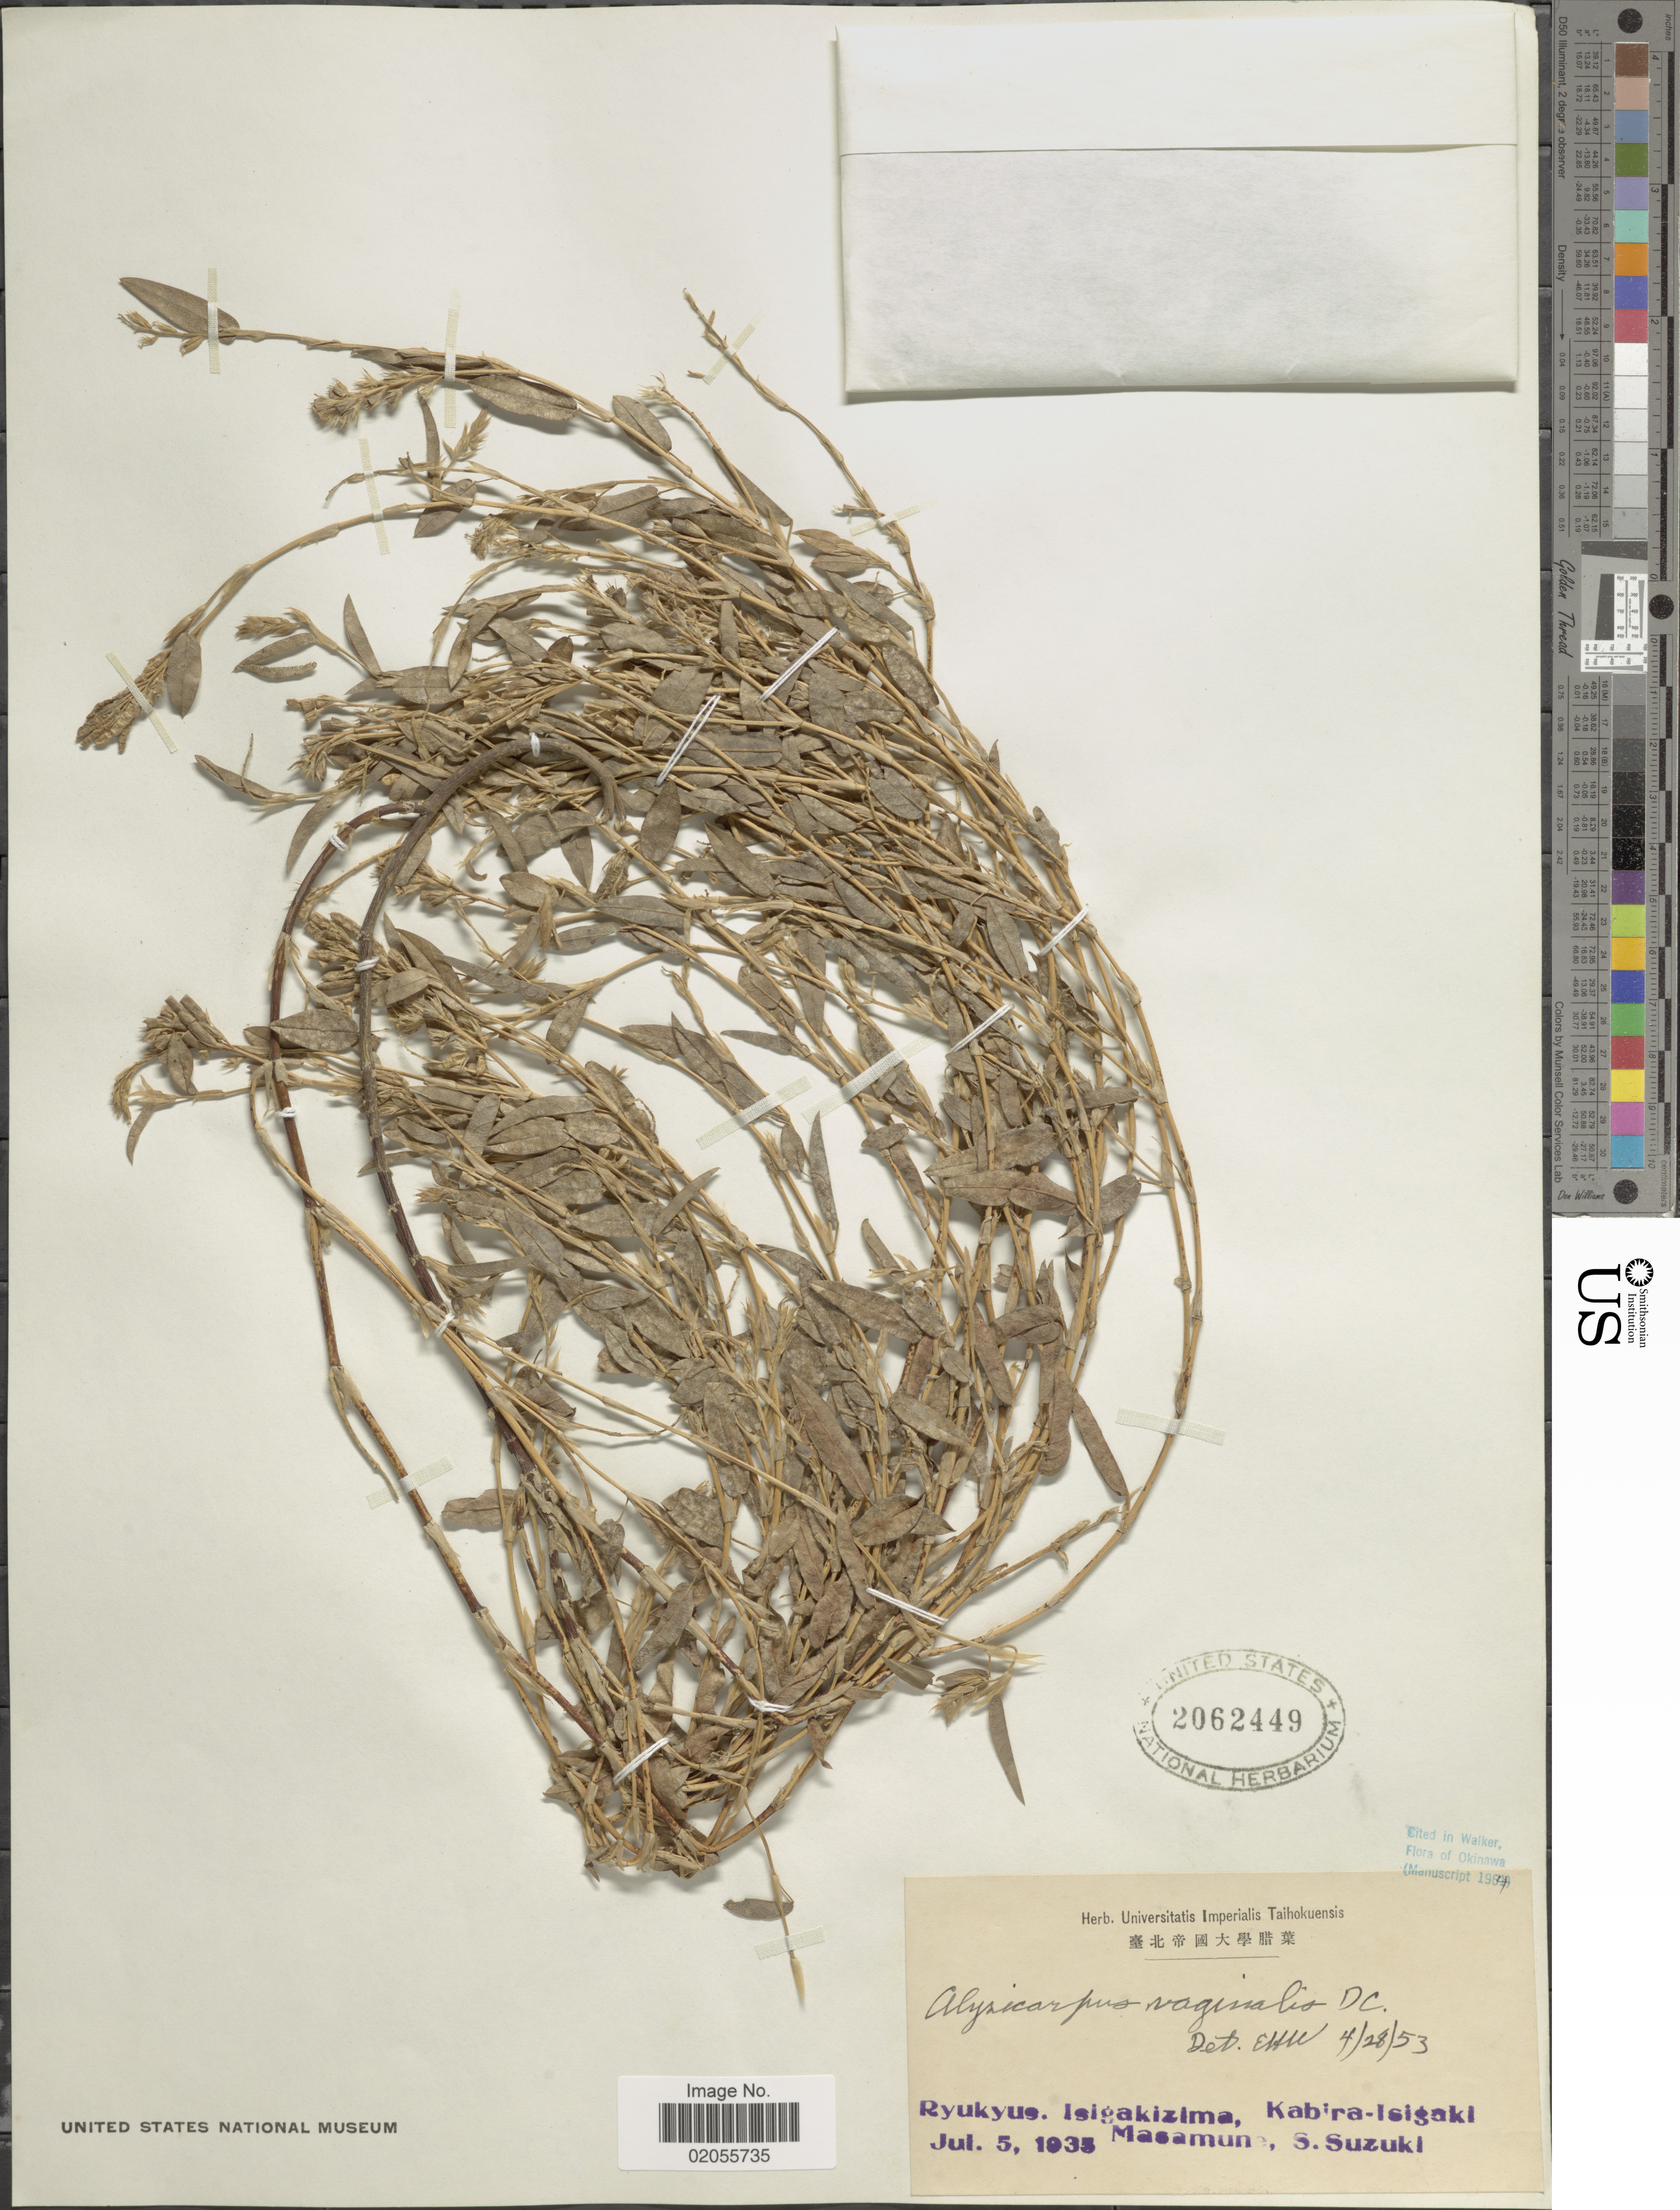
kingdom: Plantae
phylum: Tracheophyta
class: Magnoliopsida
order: Fabales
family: Fabaceae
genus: Alysicarpus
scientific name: Alysicarpus vaginalis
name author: (L.) DC.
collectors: -. Masamune & S. Suzuki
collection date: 1935-07-05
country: Japan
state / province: Okinawa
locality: Ryukyu. Ishigakizima, Kabira-Ishigaki,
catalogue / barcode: US 2062449